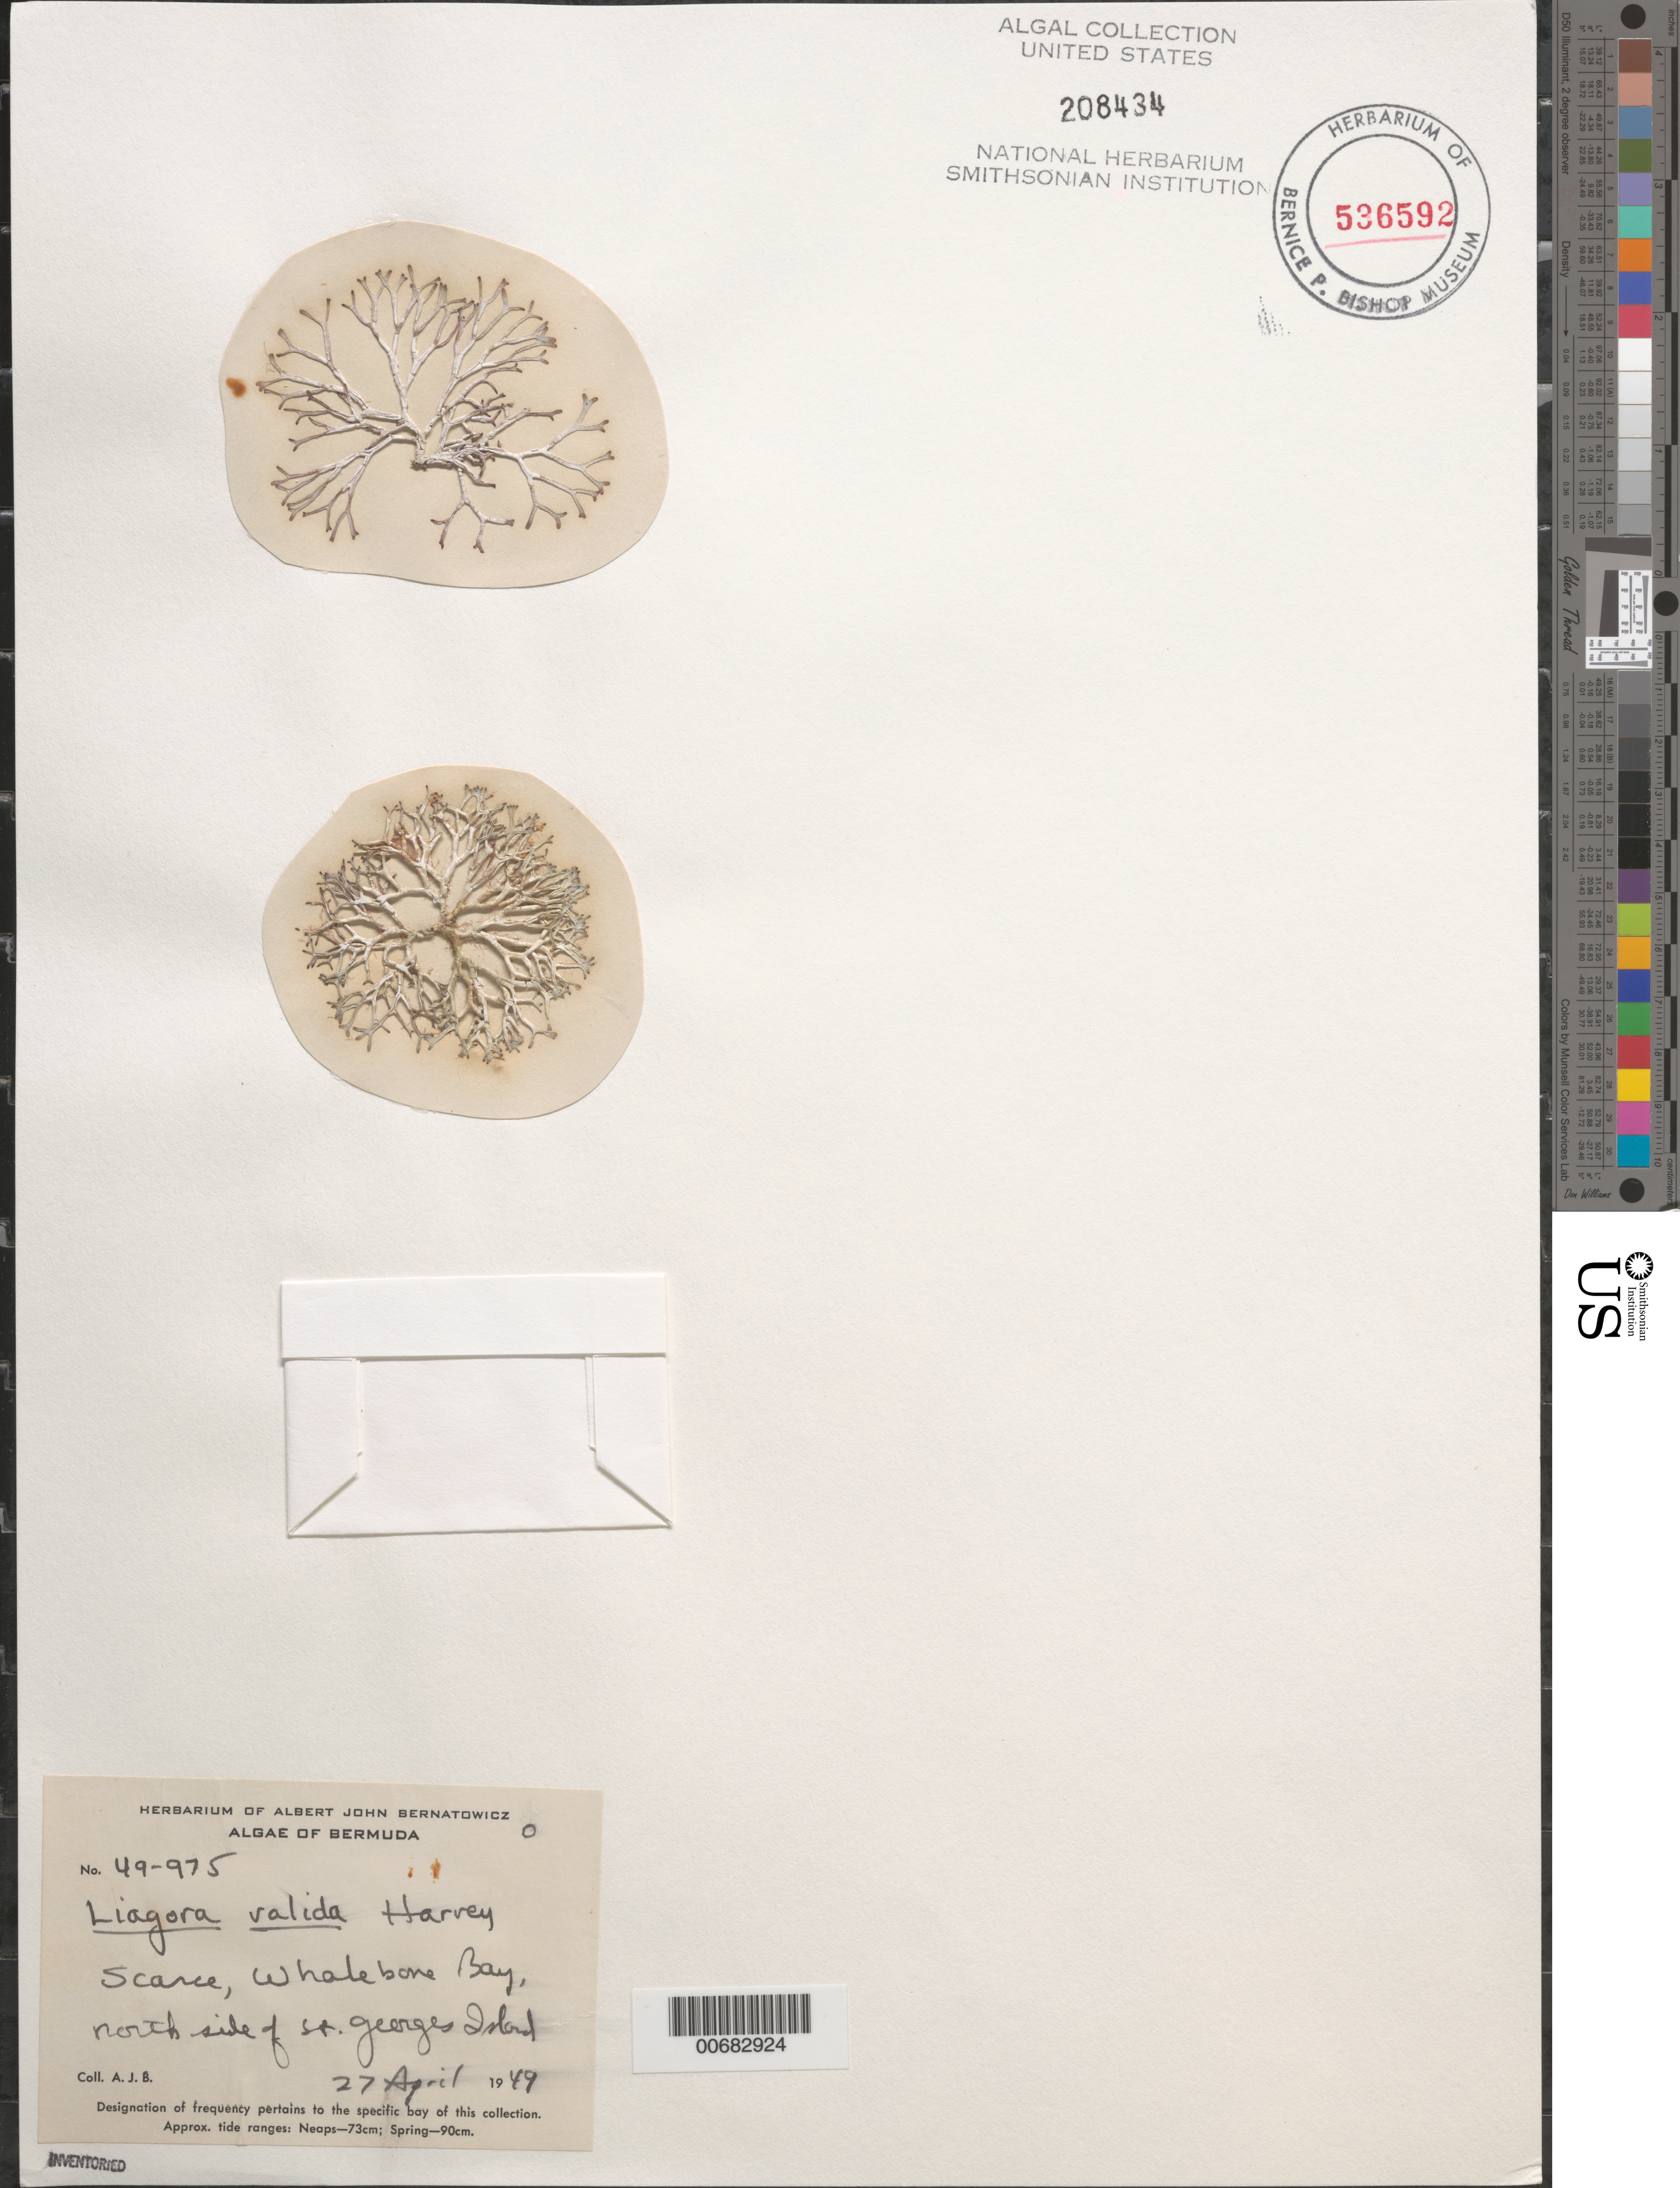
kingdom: Plantae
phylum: Rhodophyta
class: Florideophyceae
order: Nemaliales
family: Liagoraceae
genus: Titanophycus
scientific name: Titanophycus validus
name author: (Harv.) Huisman et al.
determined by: Algae name updating Project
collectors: A. Bernatowicz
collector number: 49-975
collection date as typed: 27 Apr 1949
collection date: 1949-04-27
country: Bermuda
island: St. George's Island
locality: Whalebone Bay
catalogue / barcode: US 208434